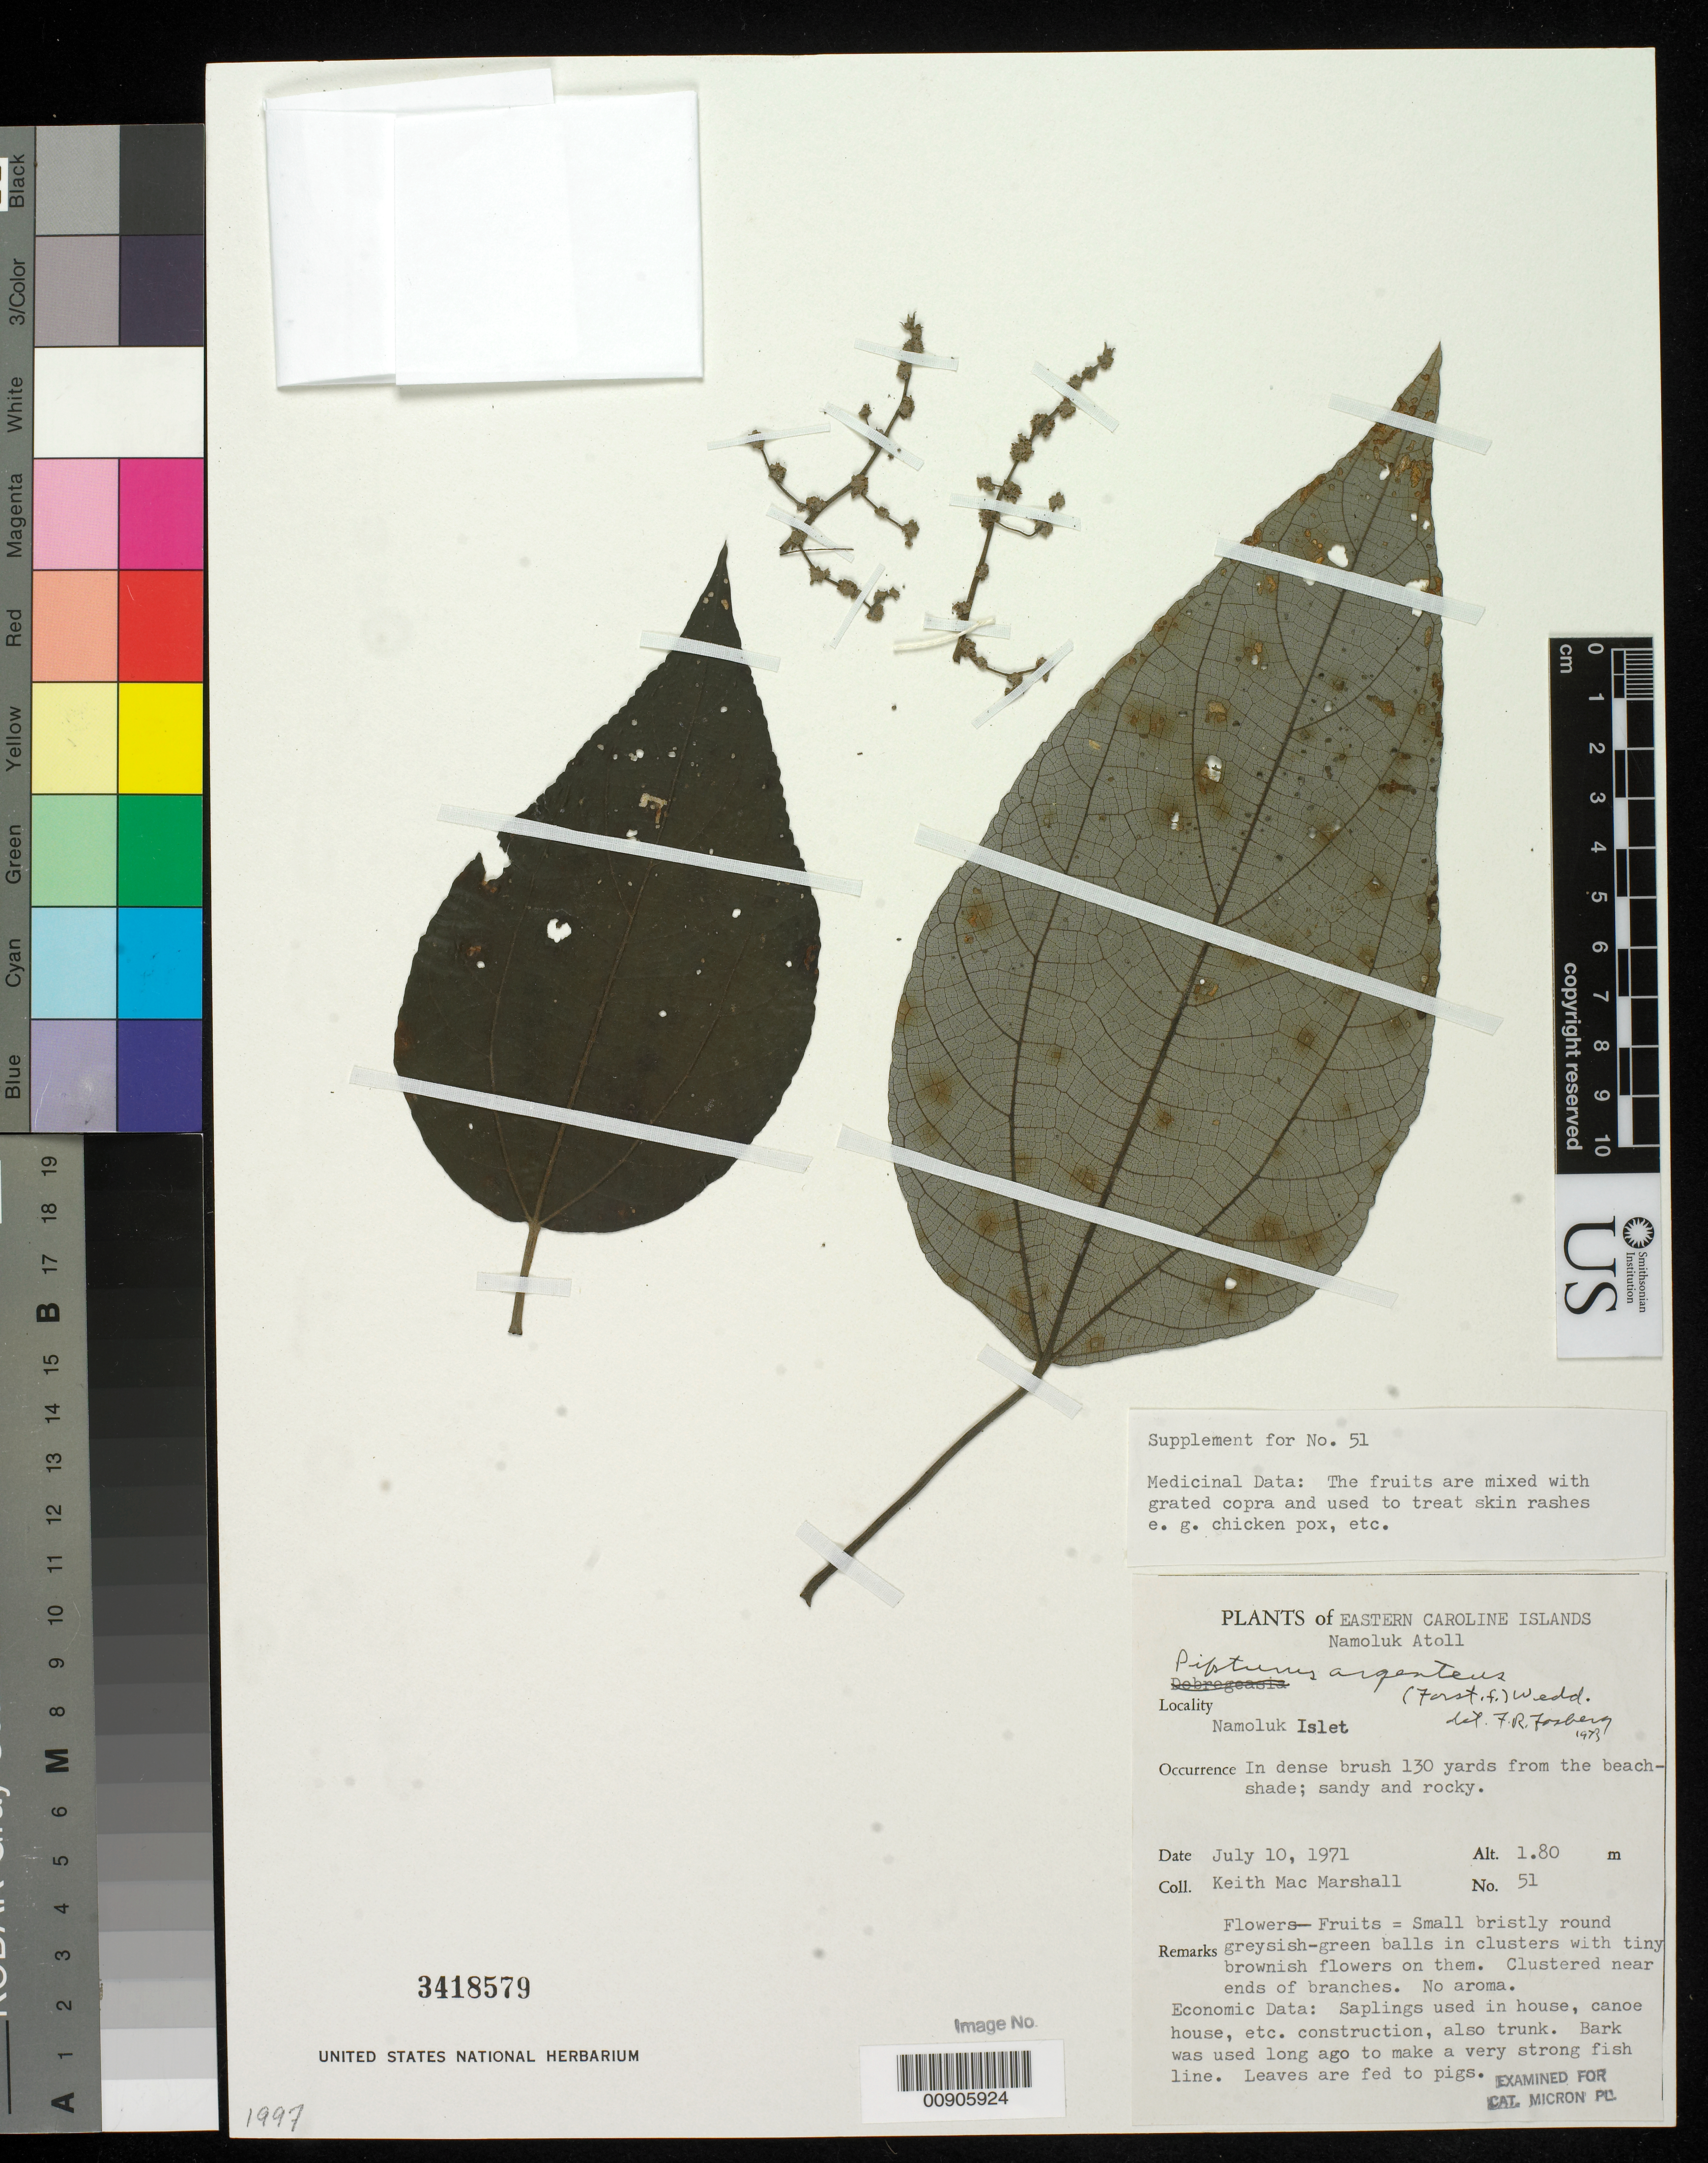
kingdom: Plantae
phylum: Tracheophyta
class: Magnoliopsida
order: Rosales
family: Urticaceae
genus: Pipturus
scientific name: Pipturus argenteus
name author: (G. Forst.) Wedd.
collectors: K. M. Marshall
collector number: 51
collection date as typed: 10 Jul 1971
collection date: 1971-07-10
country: Micronesia, Federated States of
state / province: Truk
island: Namokuk [Namoluk] Atoll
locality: Eastern Caroline Islands, Namoluk Atoll, Namoluk Islet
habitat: In dense brush 130 yards from the beach-shade; sandy and rocky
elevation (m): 180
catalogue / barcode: US 3418579